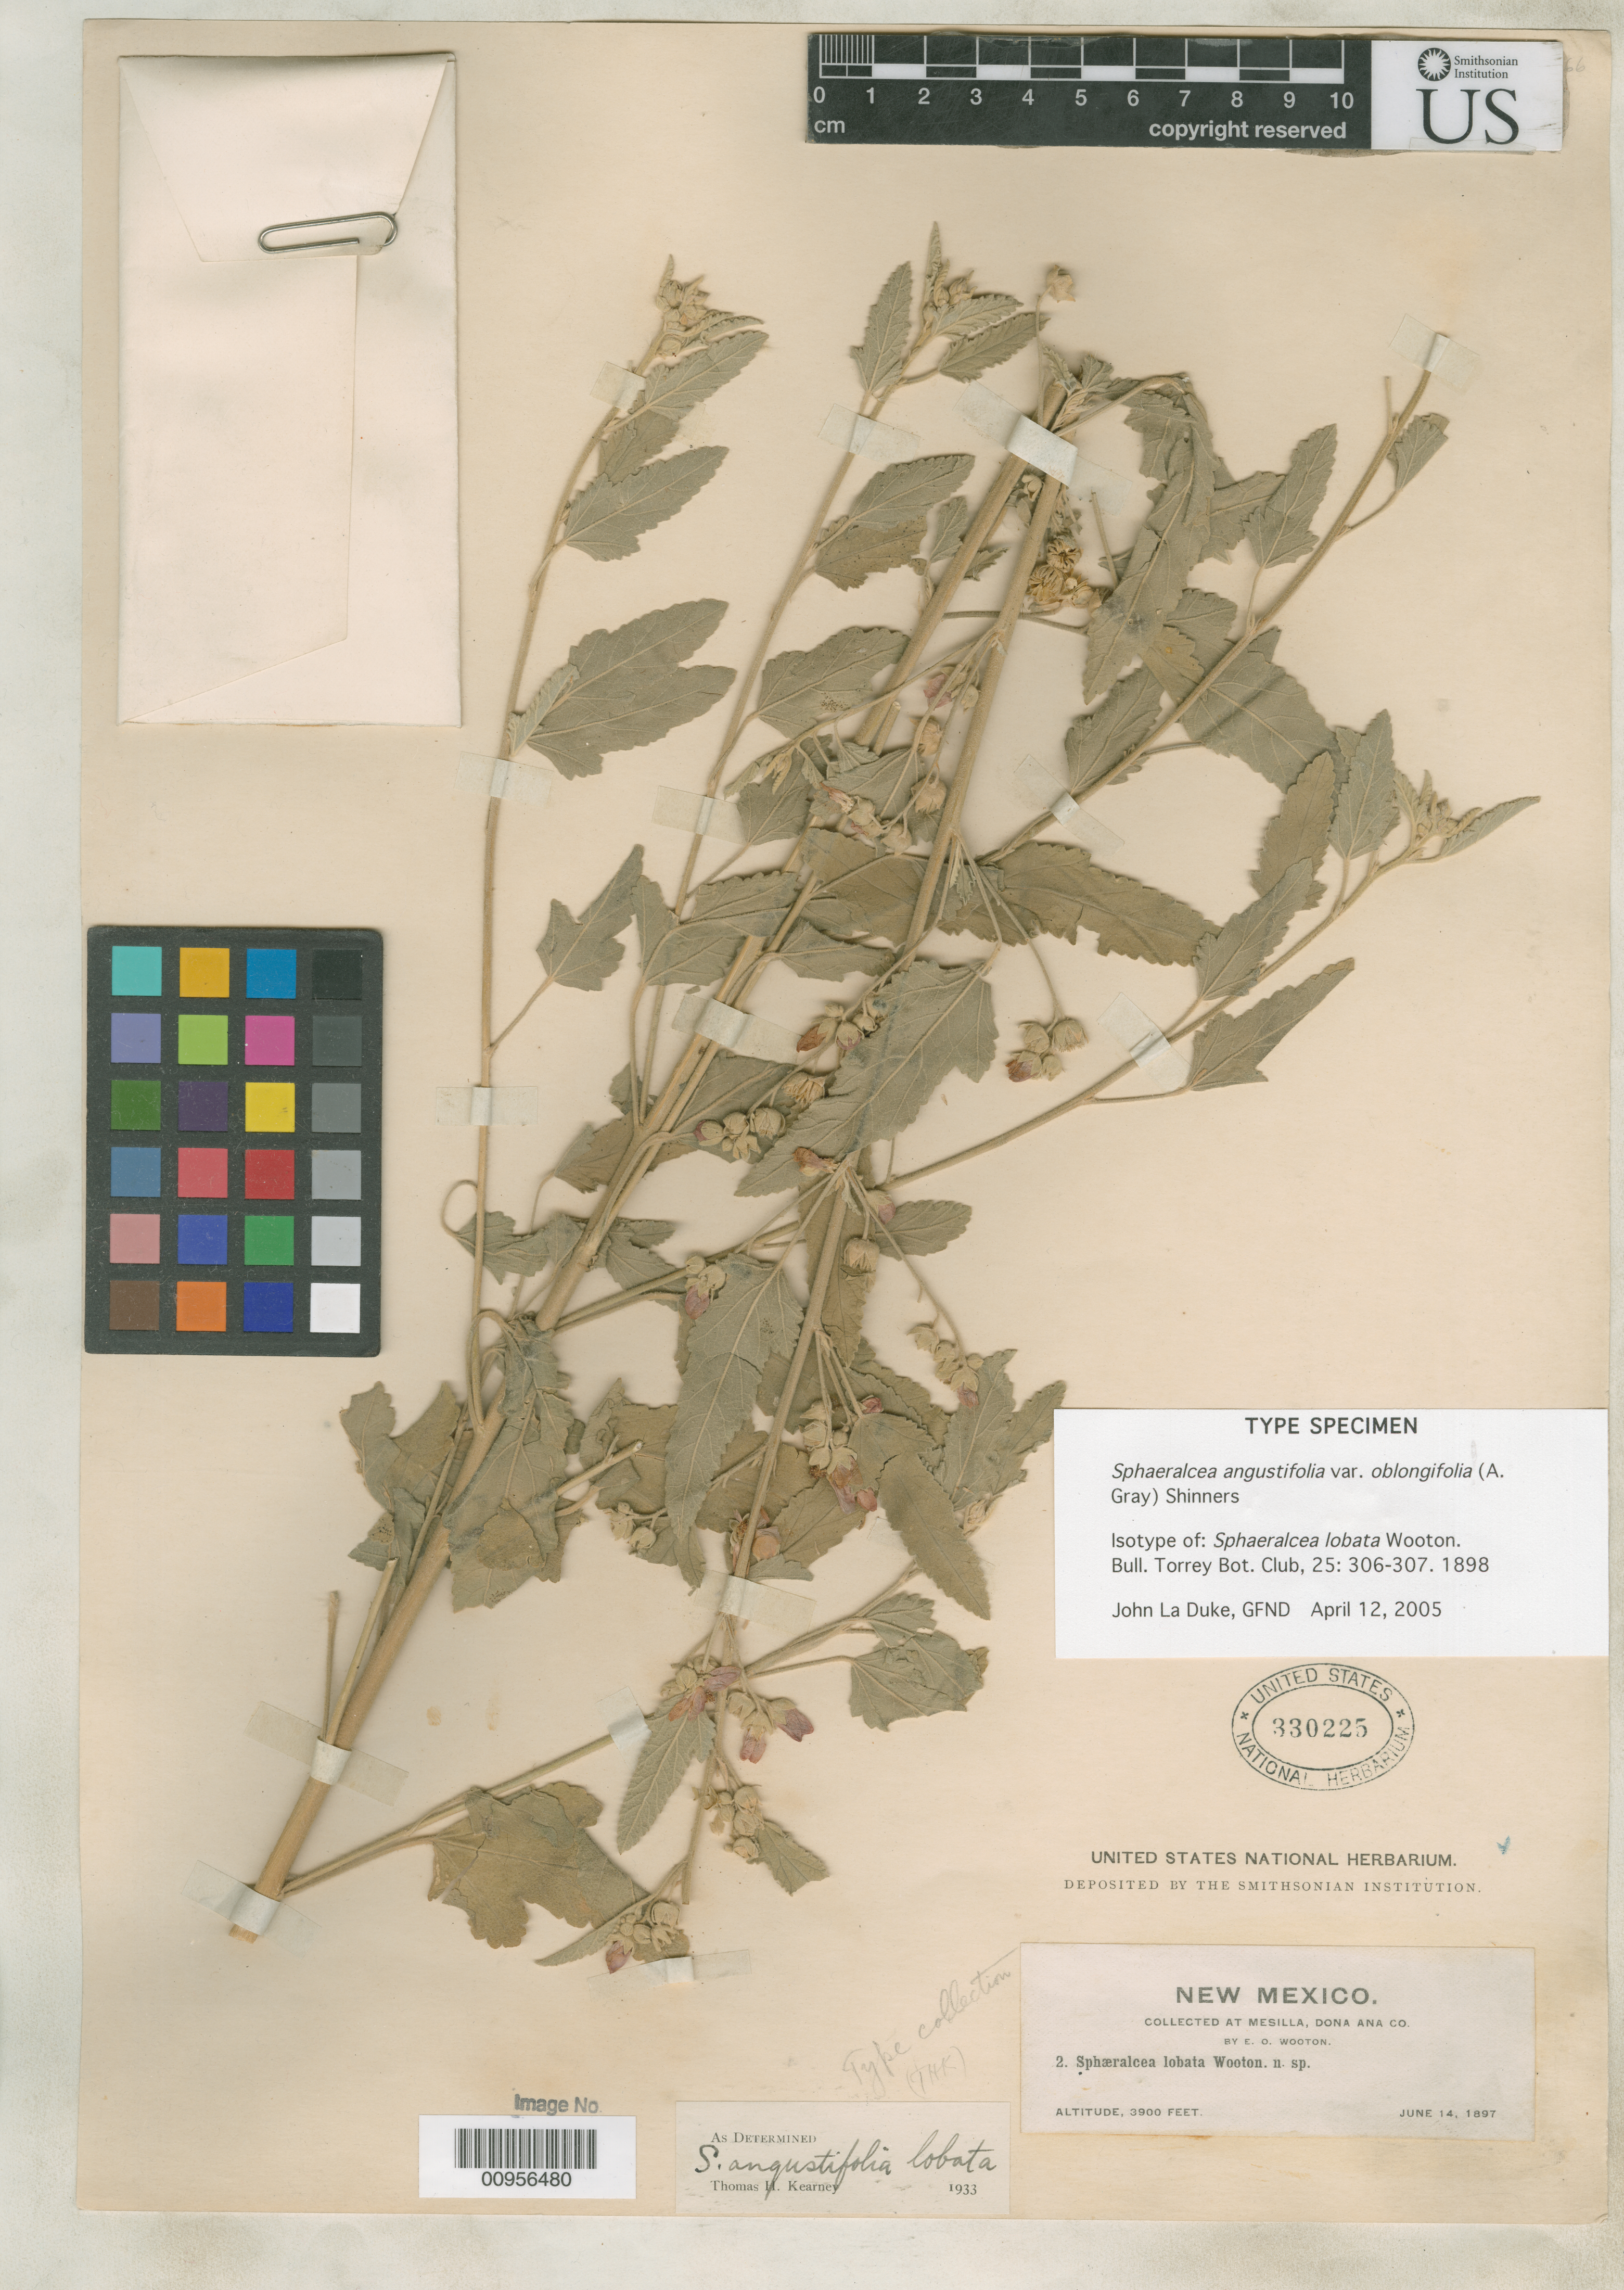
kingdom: Plantae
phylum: Tracheophyta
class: Magnoliopsida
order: Malvales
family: Malvaceae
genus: Sphaeralcea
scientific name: Sphaeralcea lobata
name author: Wooton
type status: Isotype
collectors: E. O. Wooton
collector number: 2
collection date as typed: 14 Jun 1897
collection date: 1897-06-14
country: United States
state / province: New Mexico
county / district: Dona Ana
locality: Mesilla, Dona Ana Co.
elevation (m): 1189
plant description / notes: Protologue cites collection date as "July 14", apparently erroneously; all other label data match protologue.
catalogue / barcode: US 330225